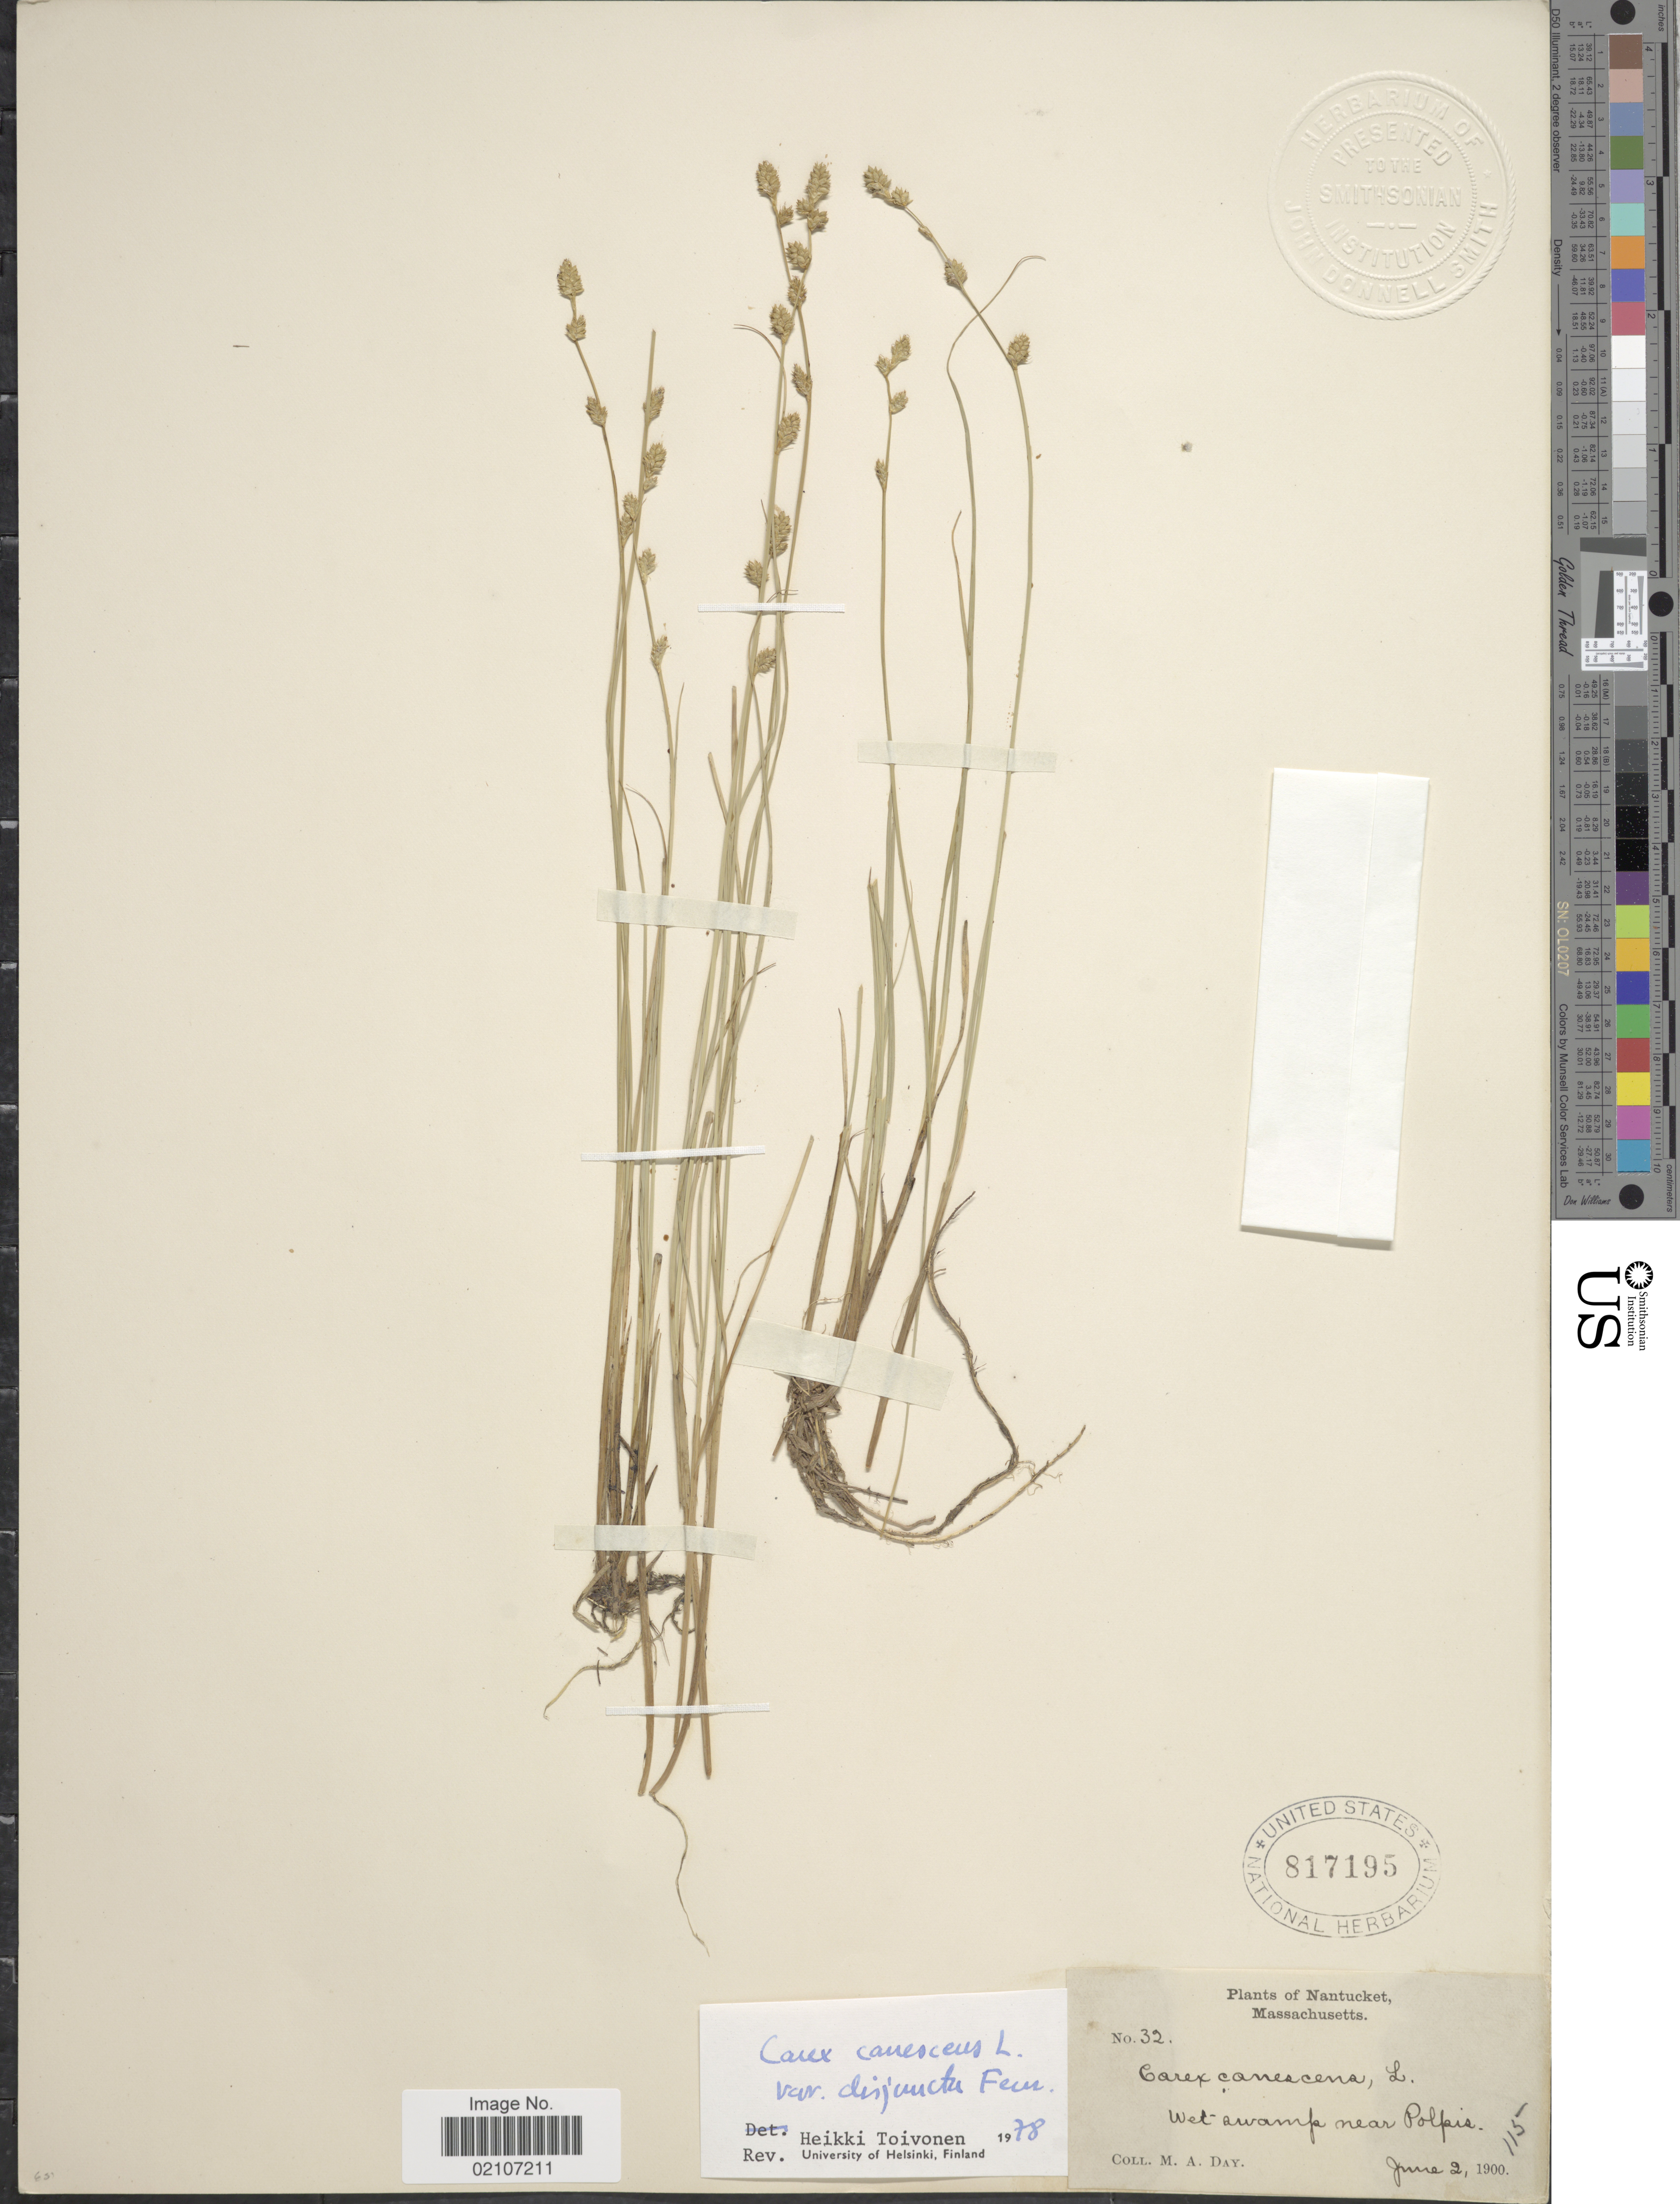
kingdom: Plantae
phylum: Tracheophyta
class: Liliopsida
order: Poales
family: Cyperaceae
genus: Carex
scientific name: Carex canescens var. disjuncta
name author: Fernald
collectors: M. Day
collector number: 32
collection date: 1900-06-02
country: United States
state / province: Massachusetts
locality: Nantucket. Wet-swamps near Polpis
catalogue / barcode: US 817195